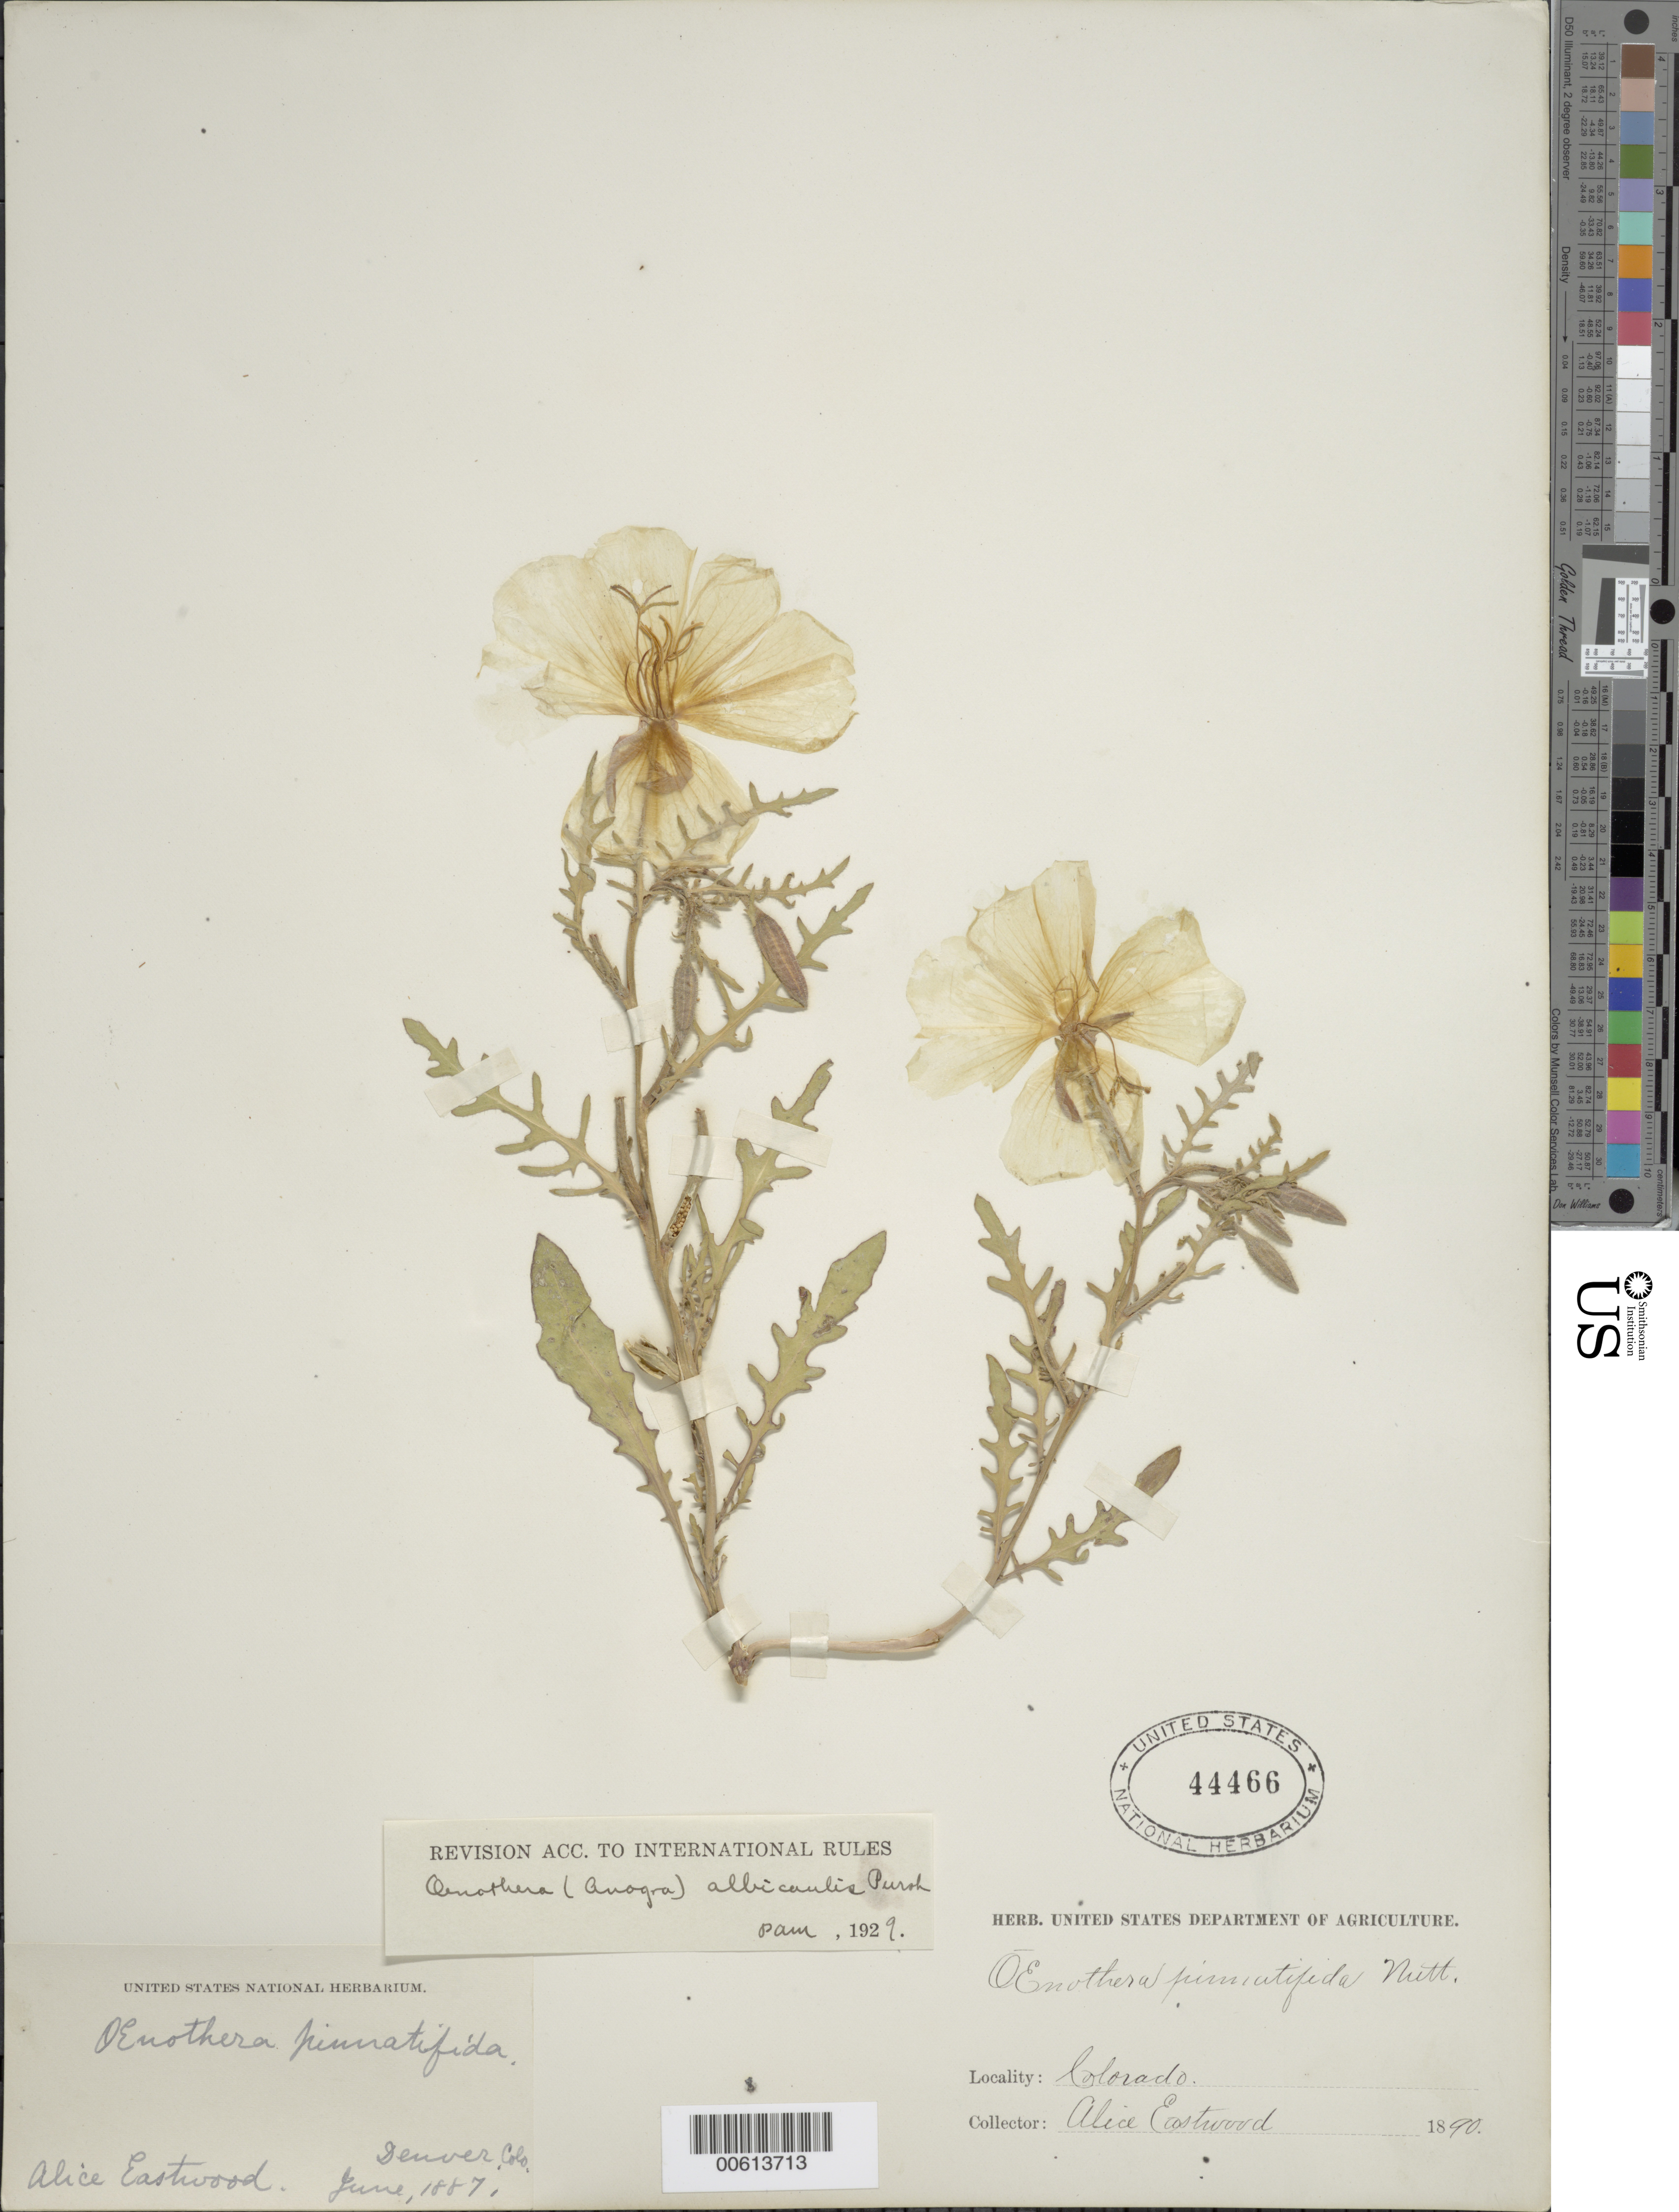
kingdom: Plantae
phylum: Tracheophyta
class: Magnoliopsida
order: Myrtales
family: Onagraceae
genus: Oenothera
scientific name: Oenothera albicaulis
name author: Pursh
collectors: A. Eastwood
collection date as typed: Jun 1887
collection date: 1887-06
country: United States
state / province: Colorado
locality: Denver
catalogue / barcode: US 44466